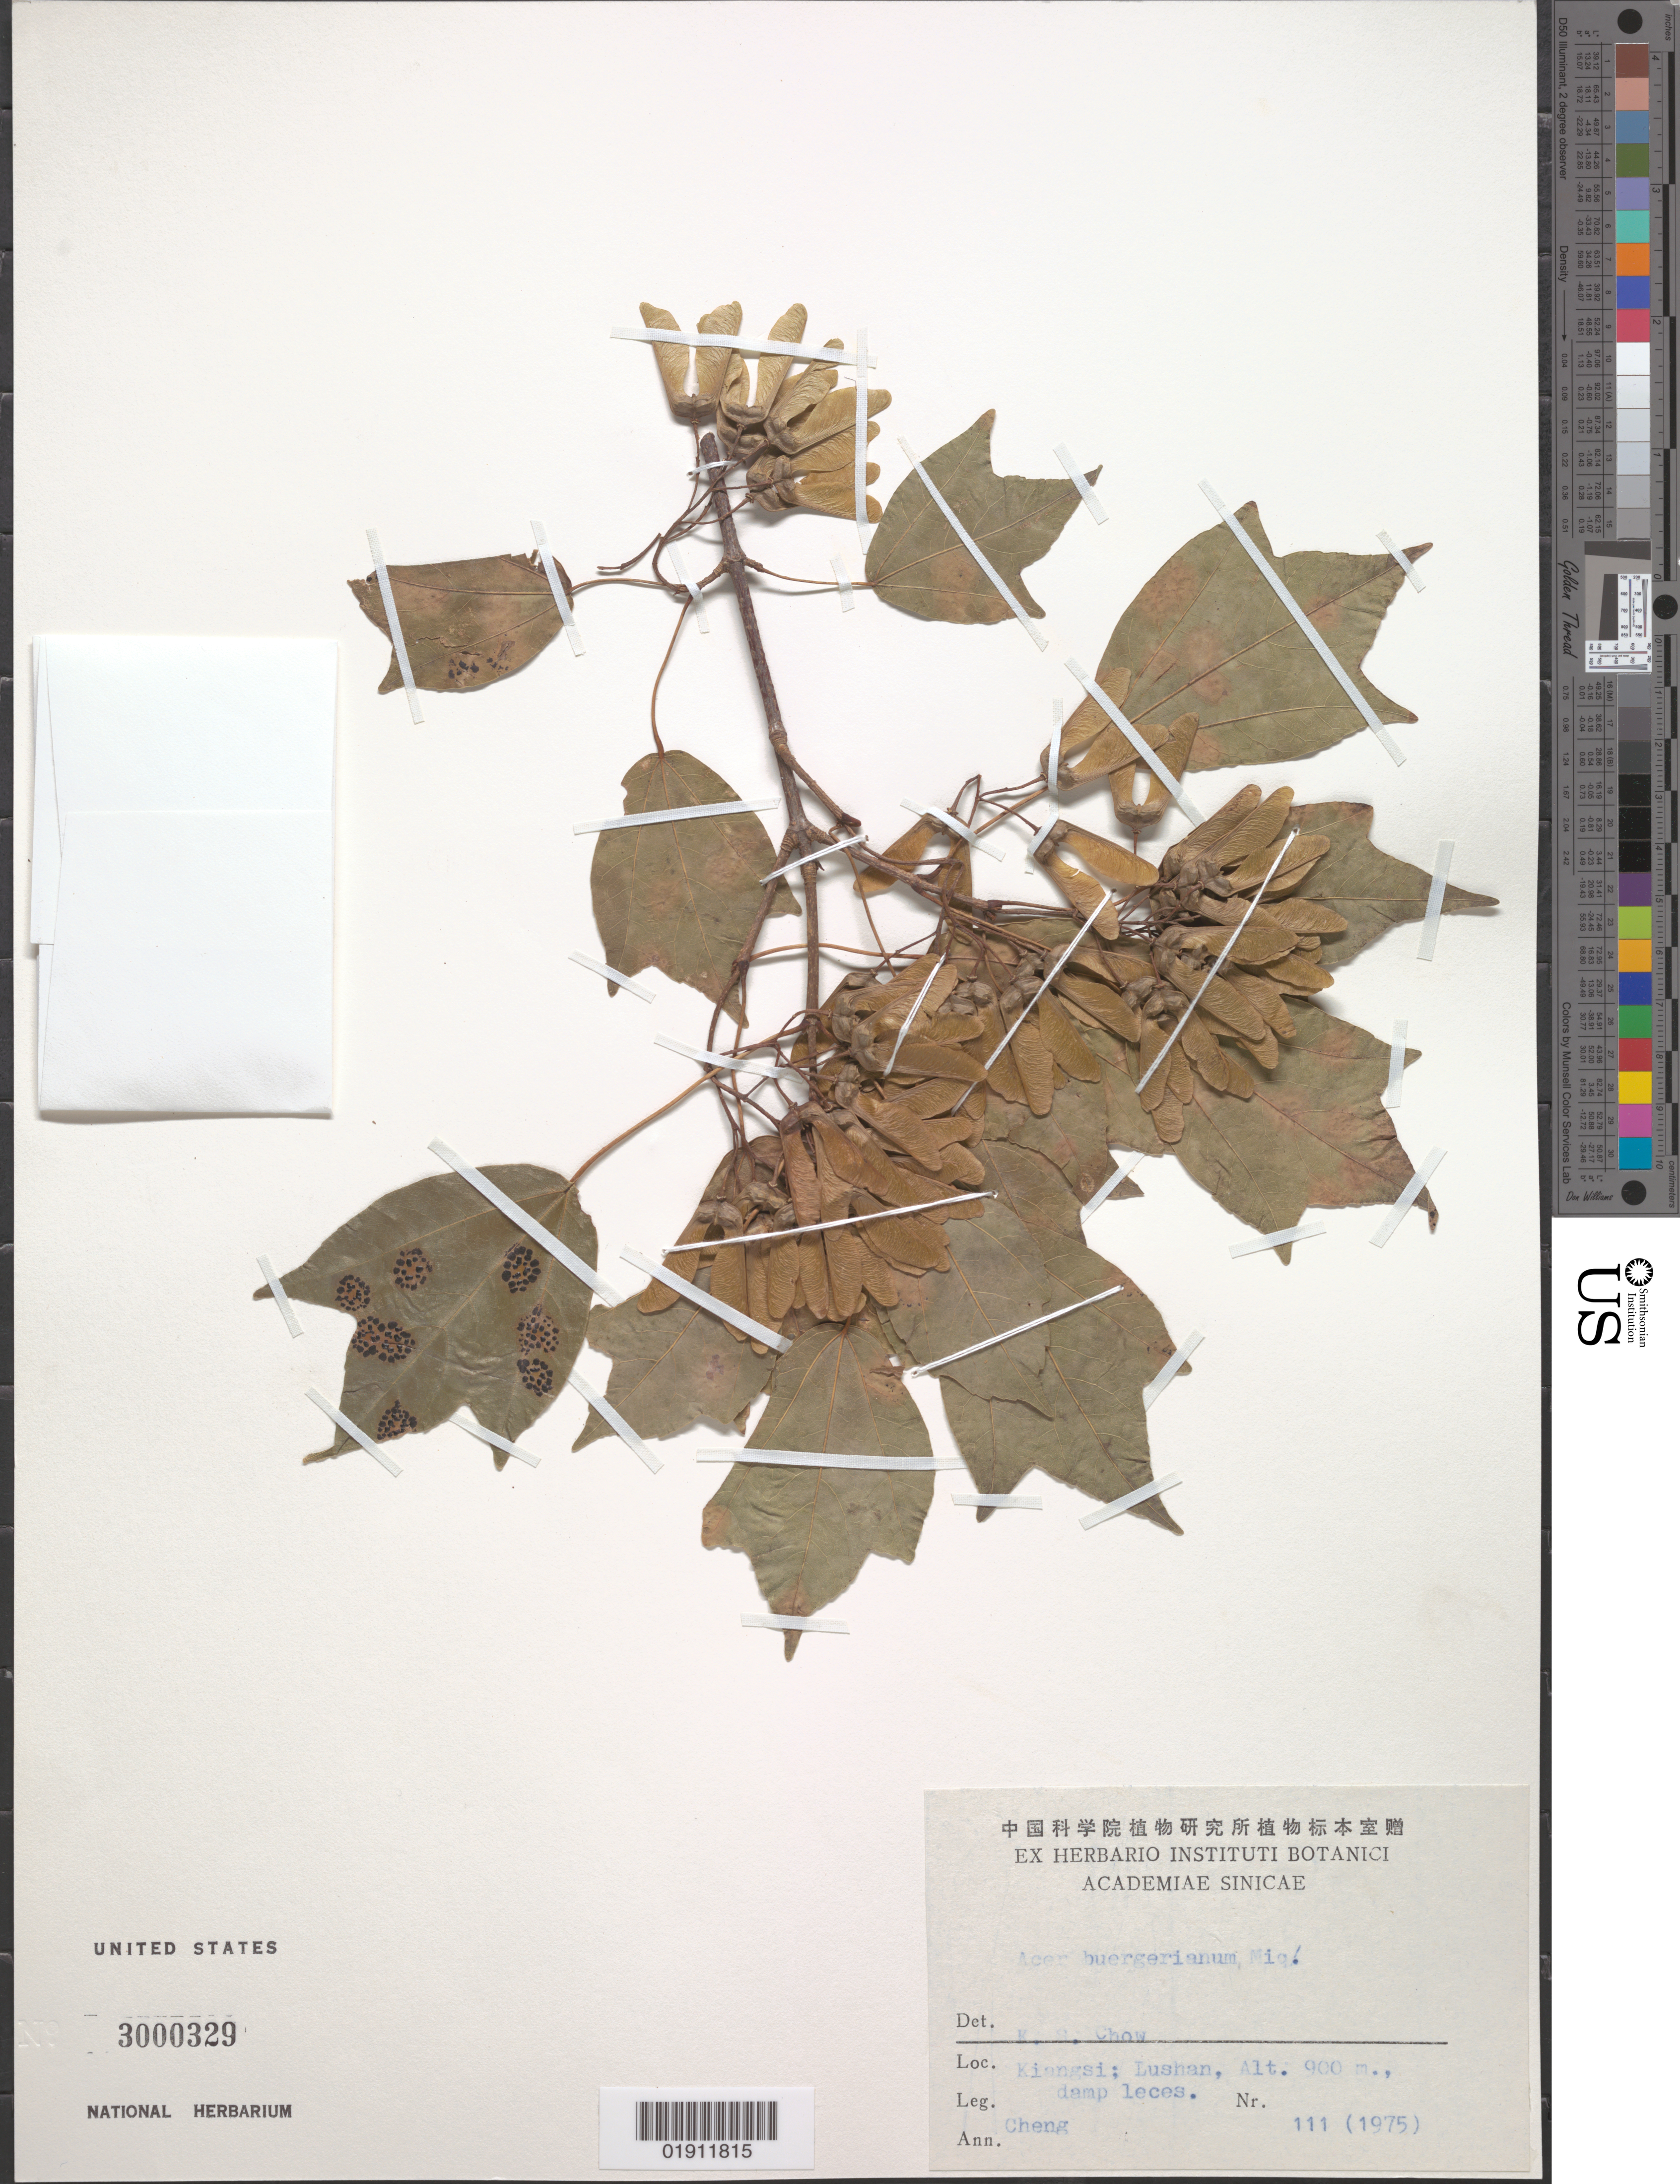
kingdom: Plantae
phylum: Tracheophyta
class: Magnoliopsida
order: Sapindales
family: Sapindaceae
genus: Acer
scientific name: Acer buergerianum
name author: Miq.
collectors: -. Cheng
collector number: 111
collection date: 1975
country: China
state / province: Jiangxi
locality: Kiangsi [Jiangxi], Lushan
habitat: Damp leces [?]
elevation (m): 900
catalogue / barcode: US 3000329